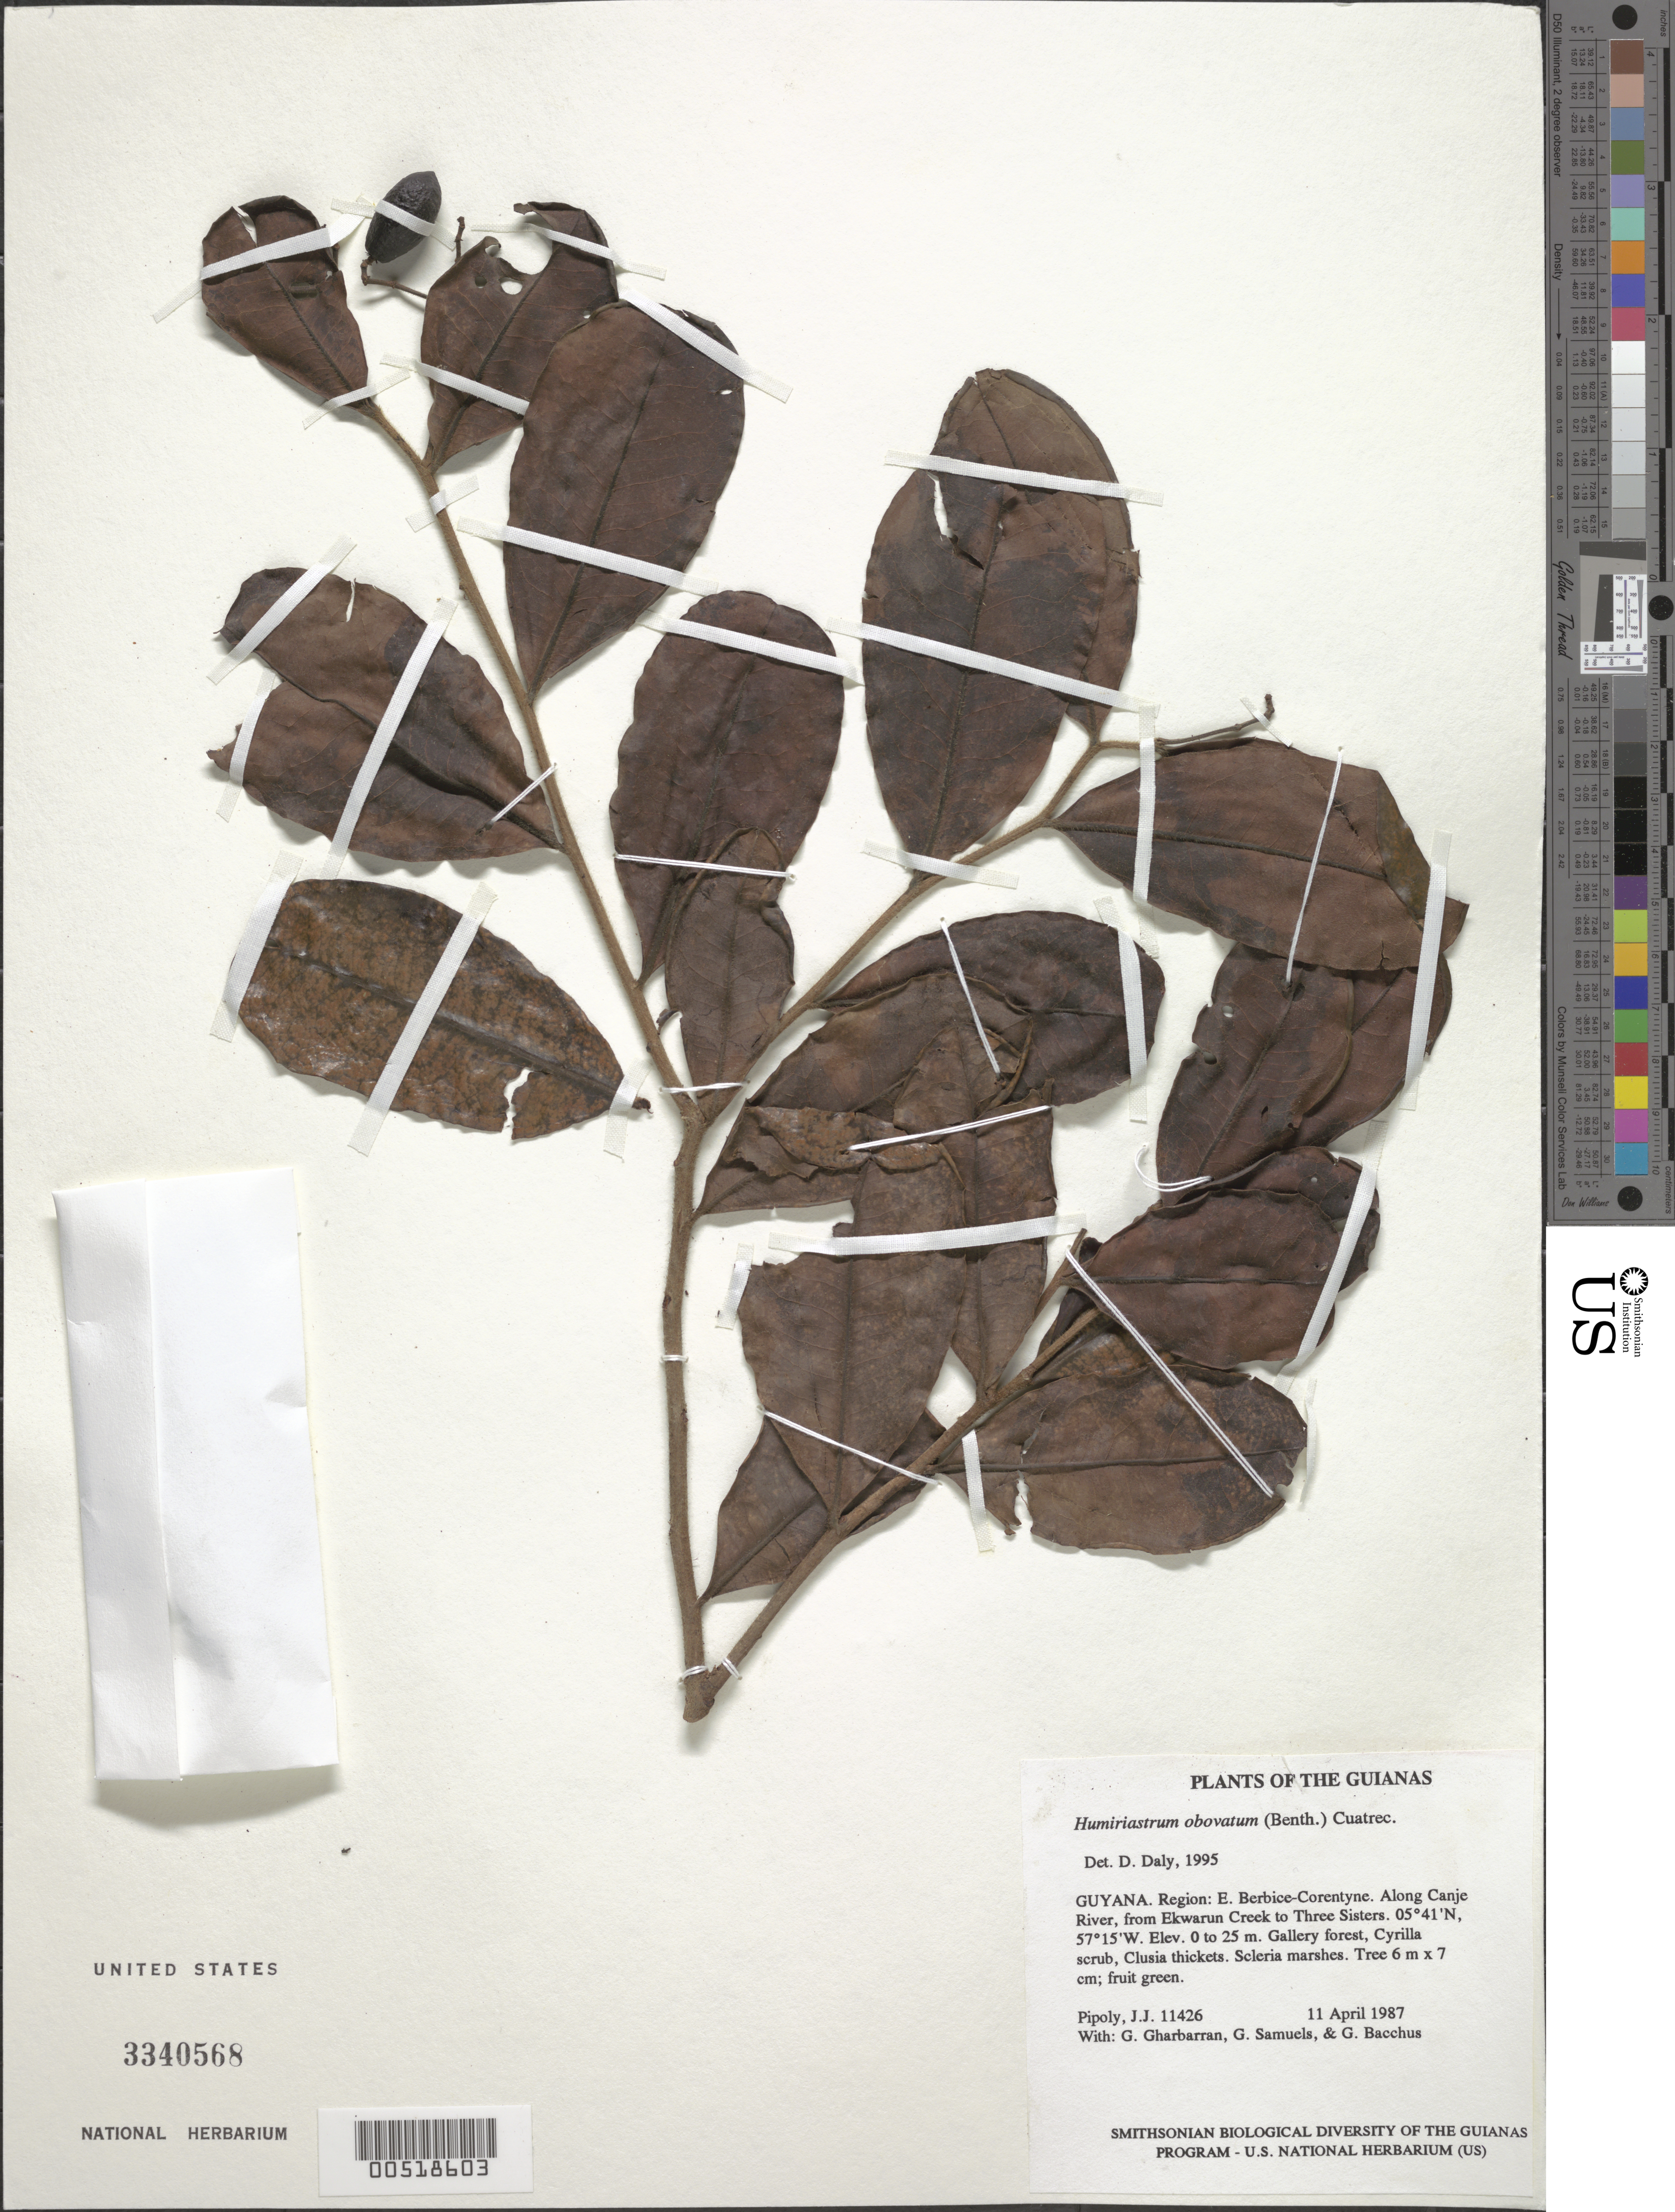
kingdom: Plantae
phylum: Tracheophyta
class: Magnoliopsida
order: Malpighiales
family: Humiriaceae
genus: Humiriastrum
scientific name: Humiriastrum obovatum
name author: (Benth.) Cuatrec.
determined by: Daly, D. C.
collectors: J. J. Pipoly, G. Gharbarran, G. Samuels & G. Bacchus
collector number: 11426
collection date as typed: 11 April 1987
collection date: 1987-04-11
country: Guyana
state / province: E. Berbice-Corentyne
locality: Along Canje River, from Ekwarun Creek to Three Sisters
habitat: Gallery forest, Cyrilla scrub, Clusia thickets. Scleria marshes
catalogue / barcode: US 3340568